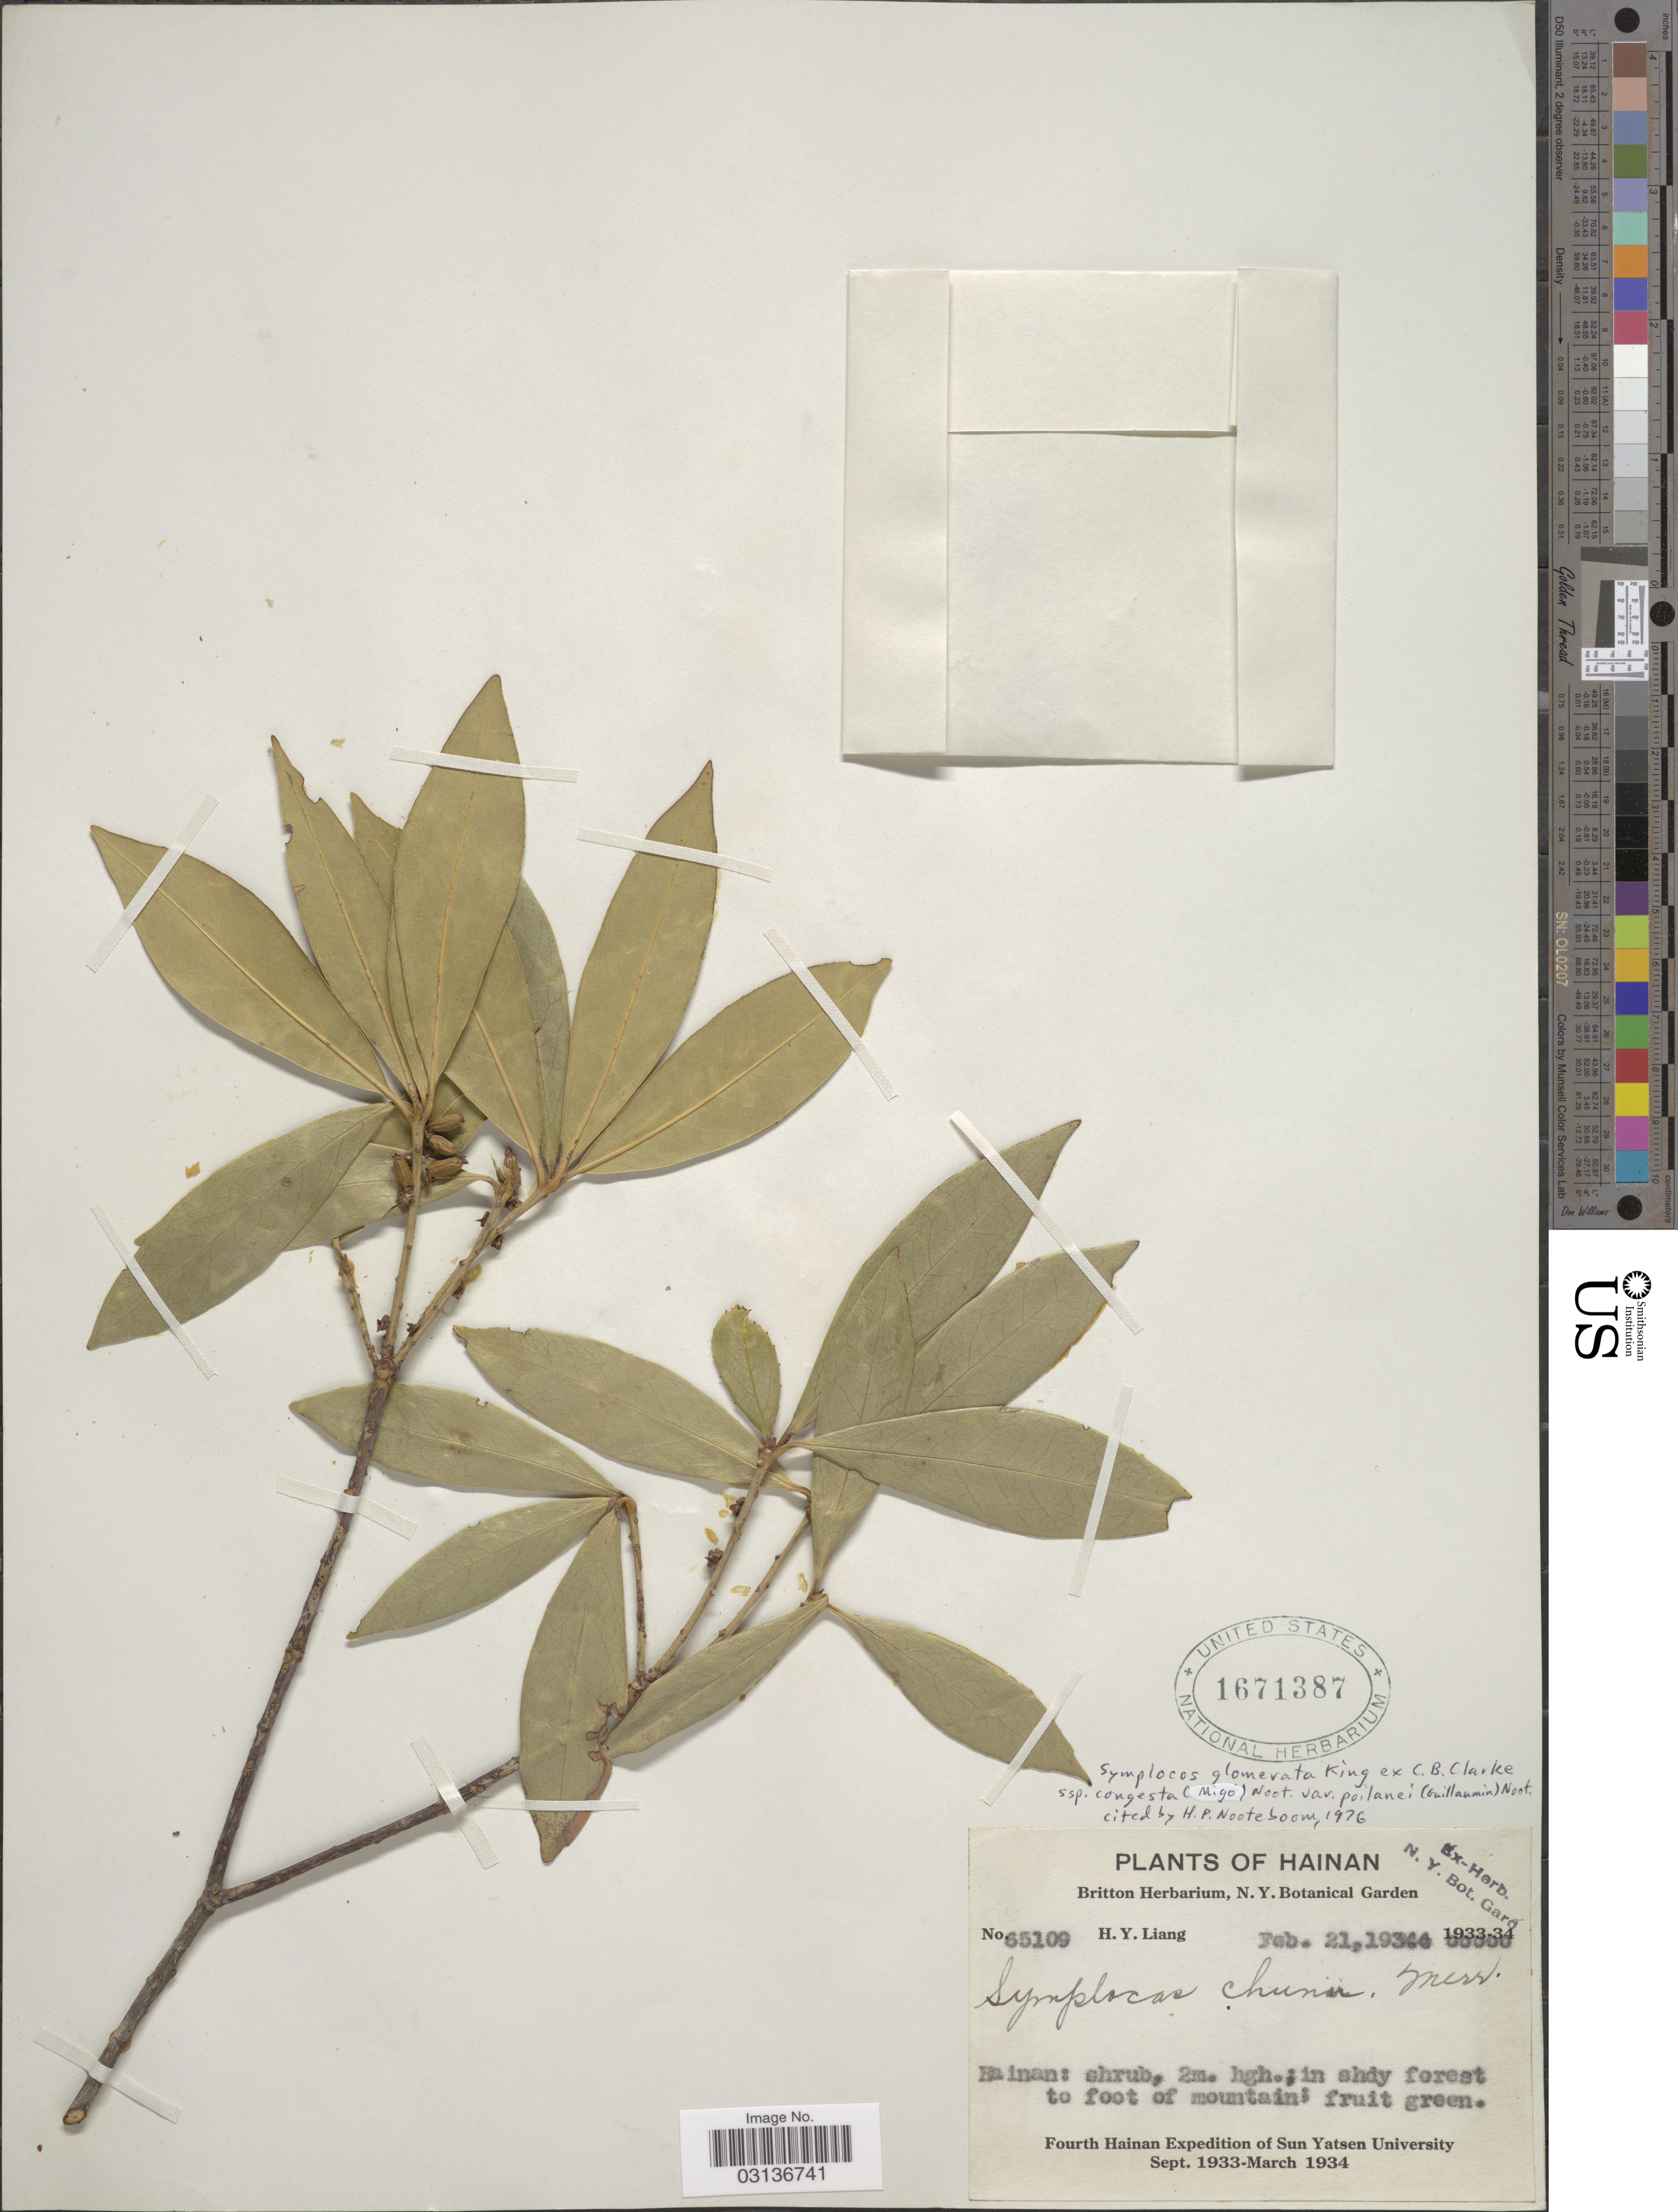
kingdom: Plantae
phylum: Tracheophyta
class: Magnoliopsida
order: Ericales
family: Symplocaceae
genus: Symplocos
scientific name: Symplocos glomerata var. poilanei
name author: (Guillaumin) Noot.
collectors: H. Y. Liang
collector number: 65109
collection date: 1934-02-21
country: China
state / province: Hainan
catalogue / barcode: US 1671387